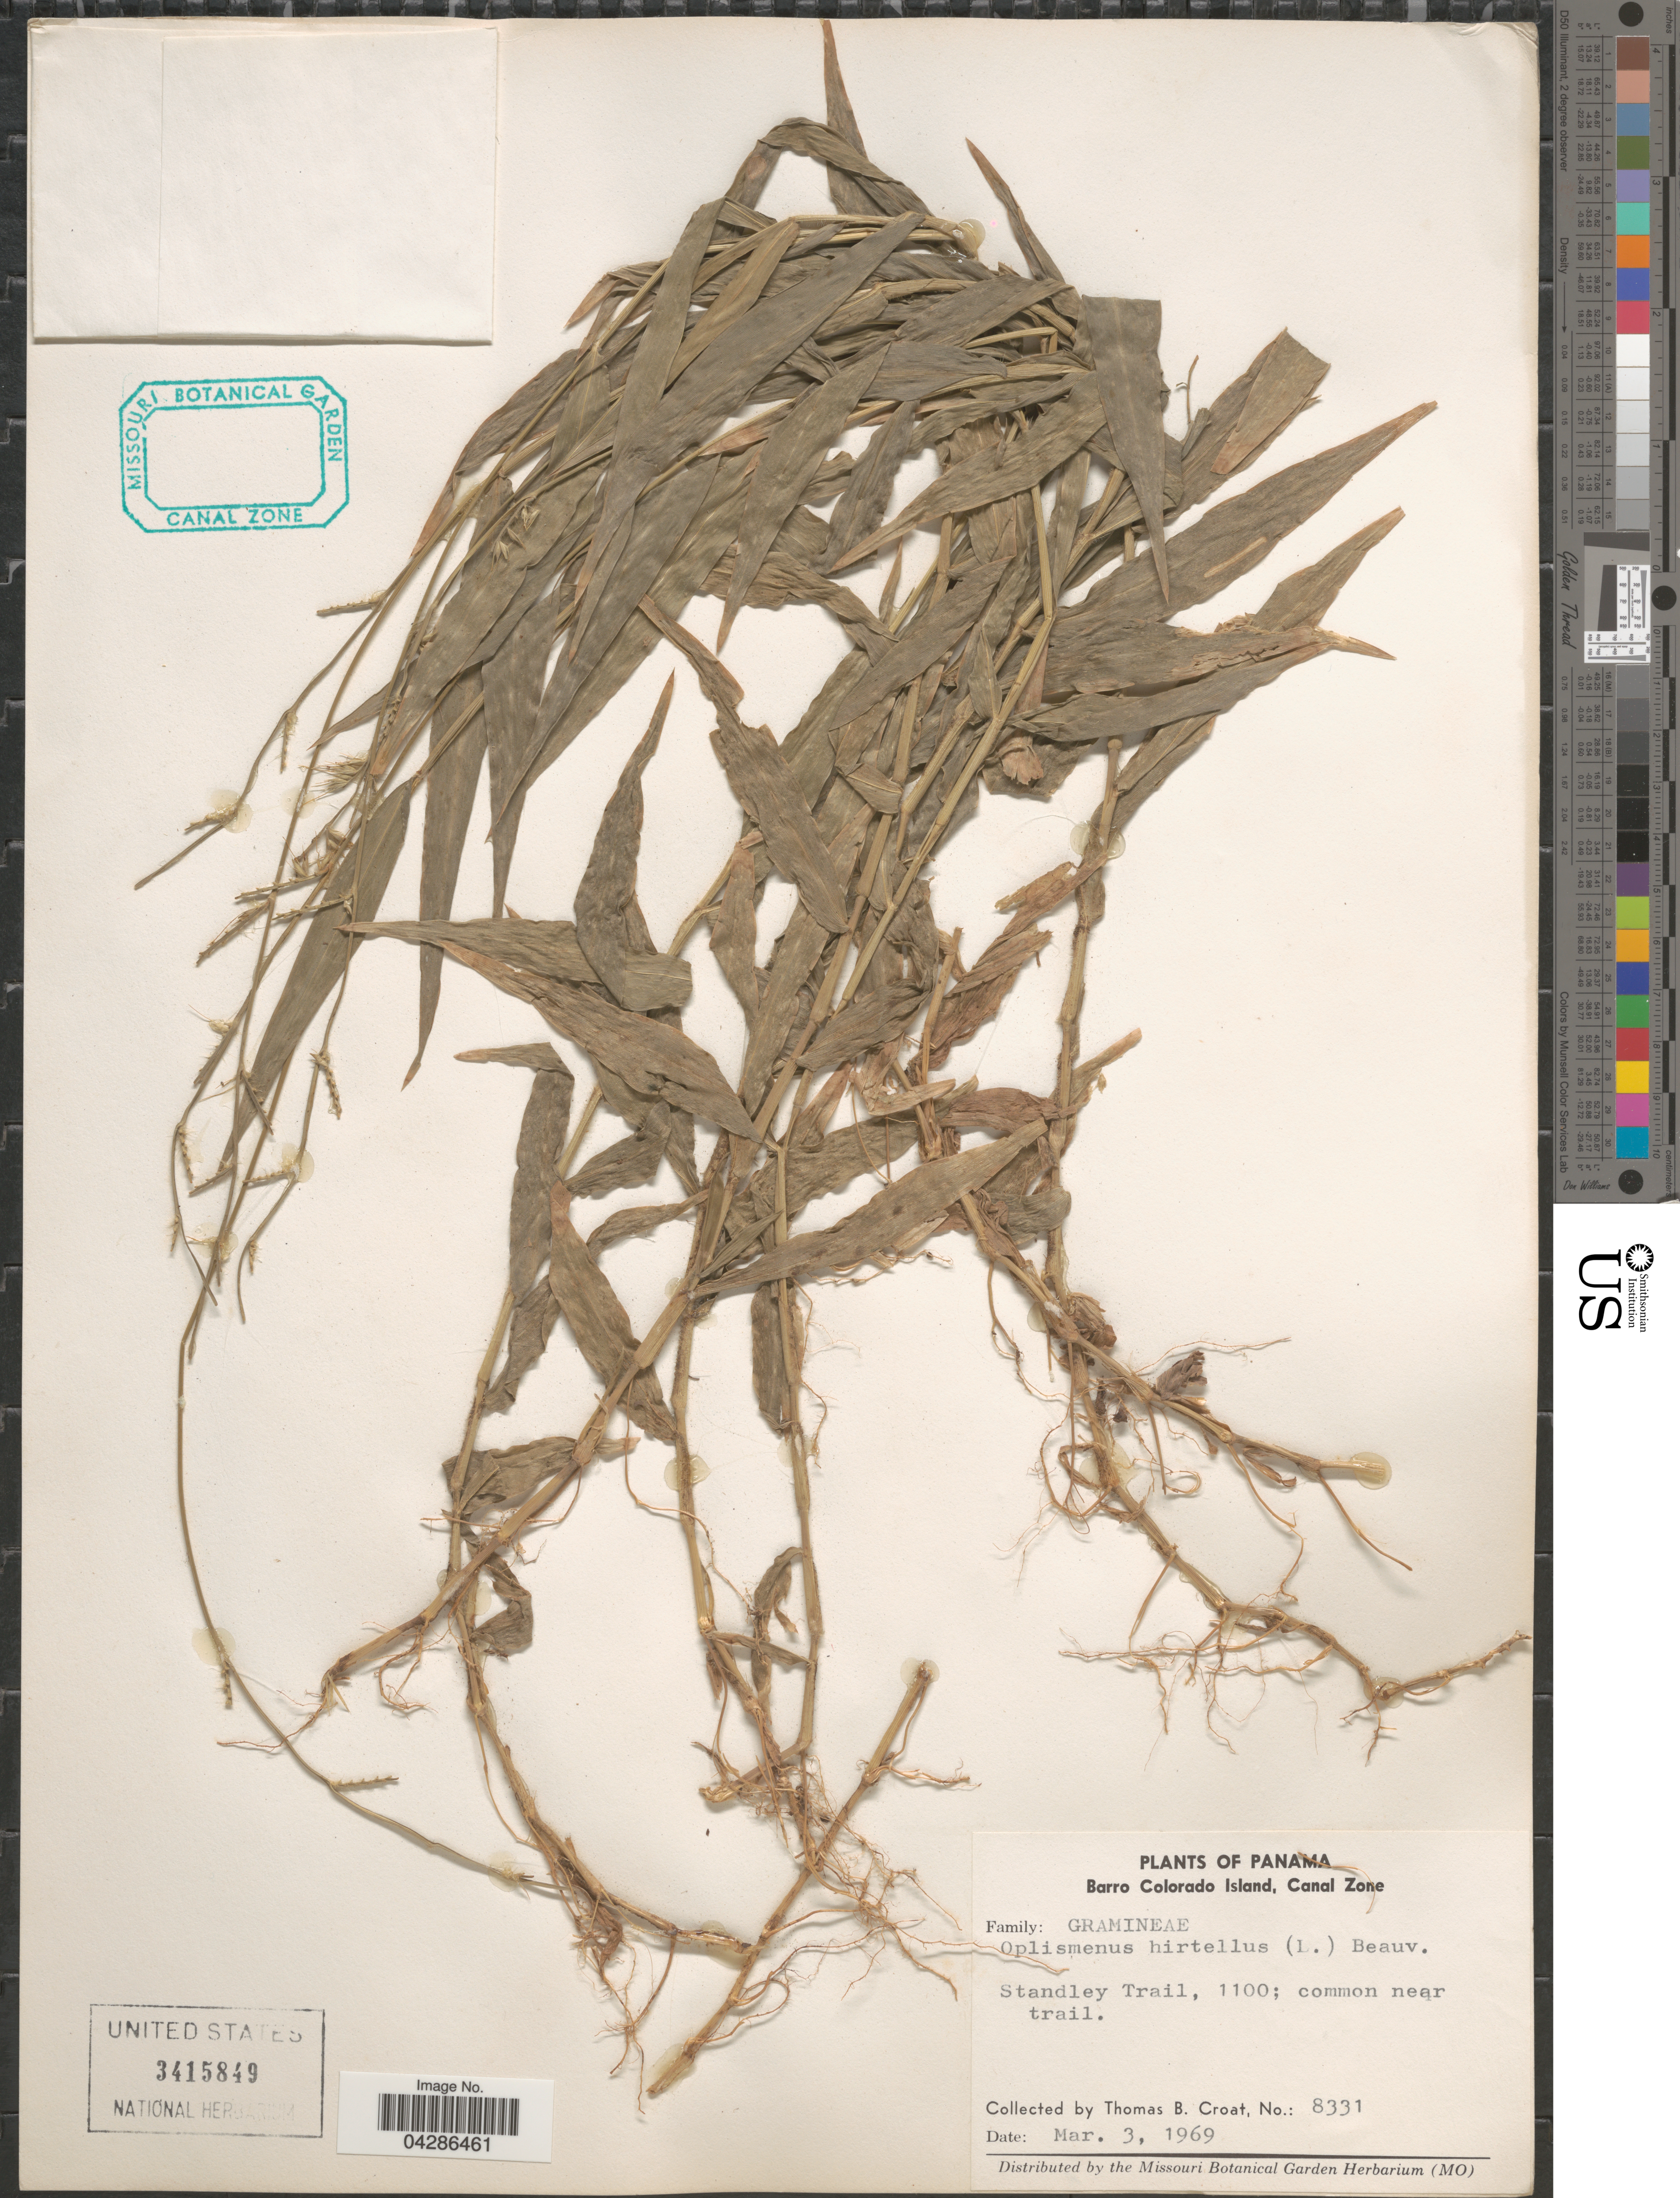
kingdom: Plantae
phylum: Tracheophyta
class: Liliopsida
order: Poales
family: Poaceae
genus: Oplismenus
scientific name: Oplismenus hirtellus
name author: (L.) P. Beauv.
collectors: T. B. Croat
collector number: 8331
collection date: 1969-03-03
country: Panama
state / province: Colón / Panamá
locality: Barro Colorado, Canal Zone. Standley Trail, 1100.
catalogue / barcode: US 3415849